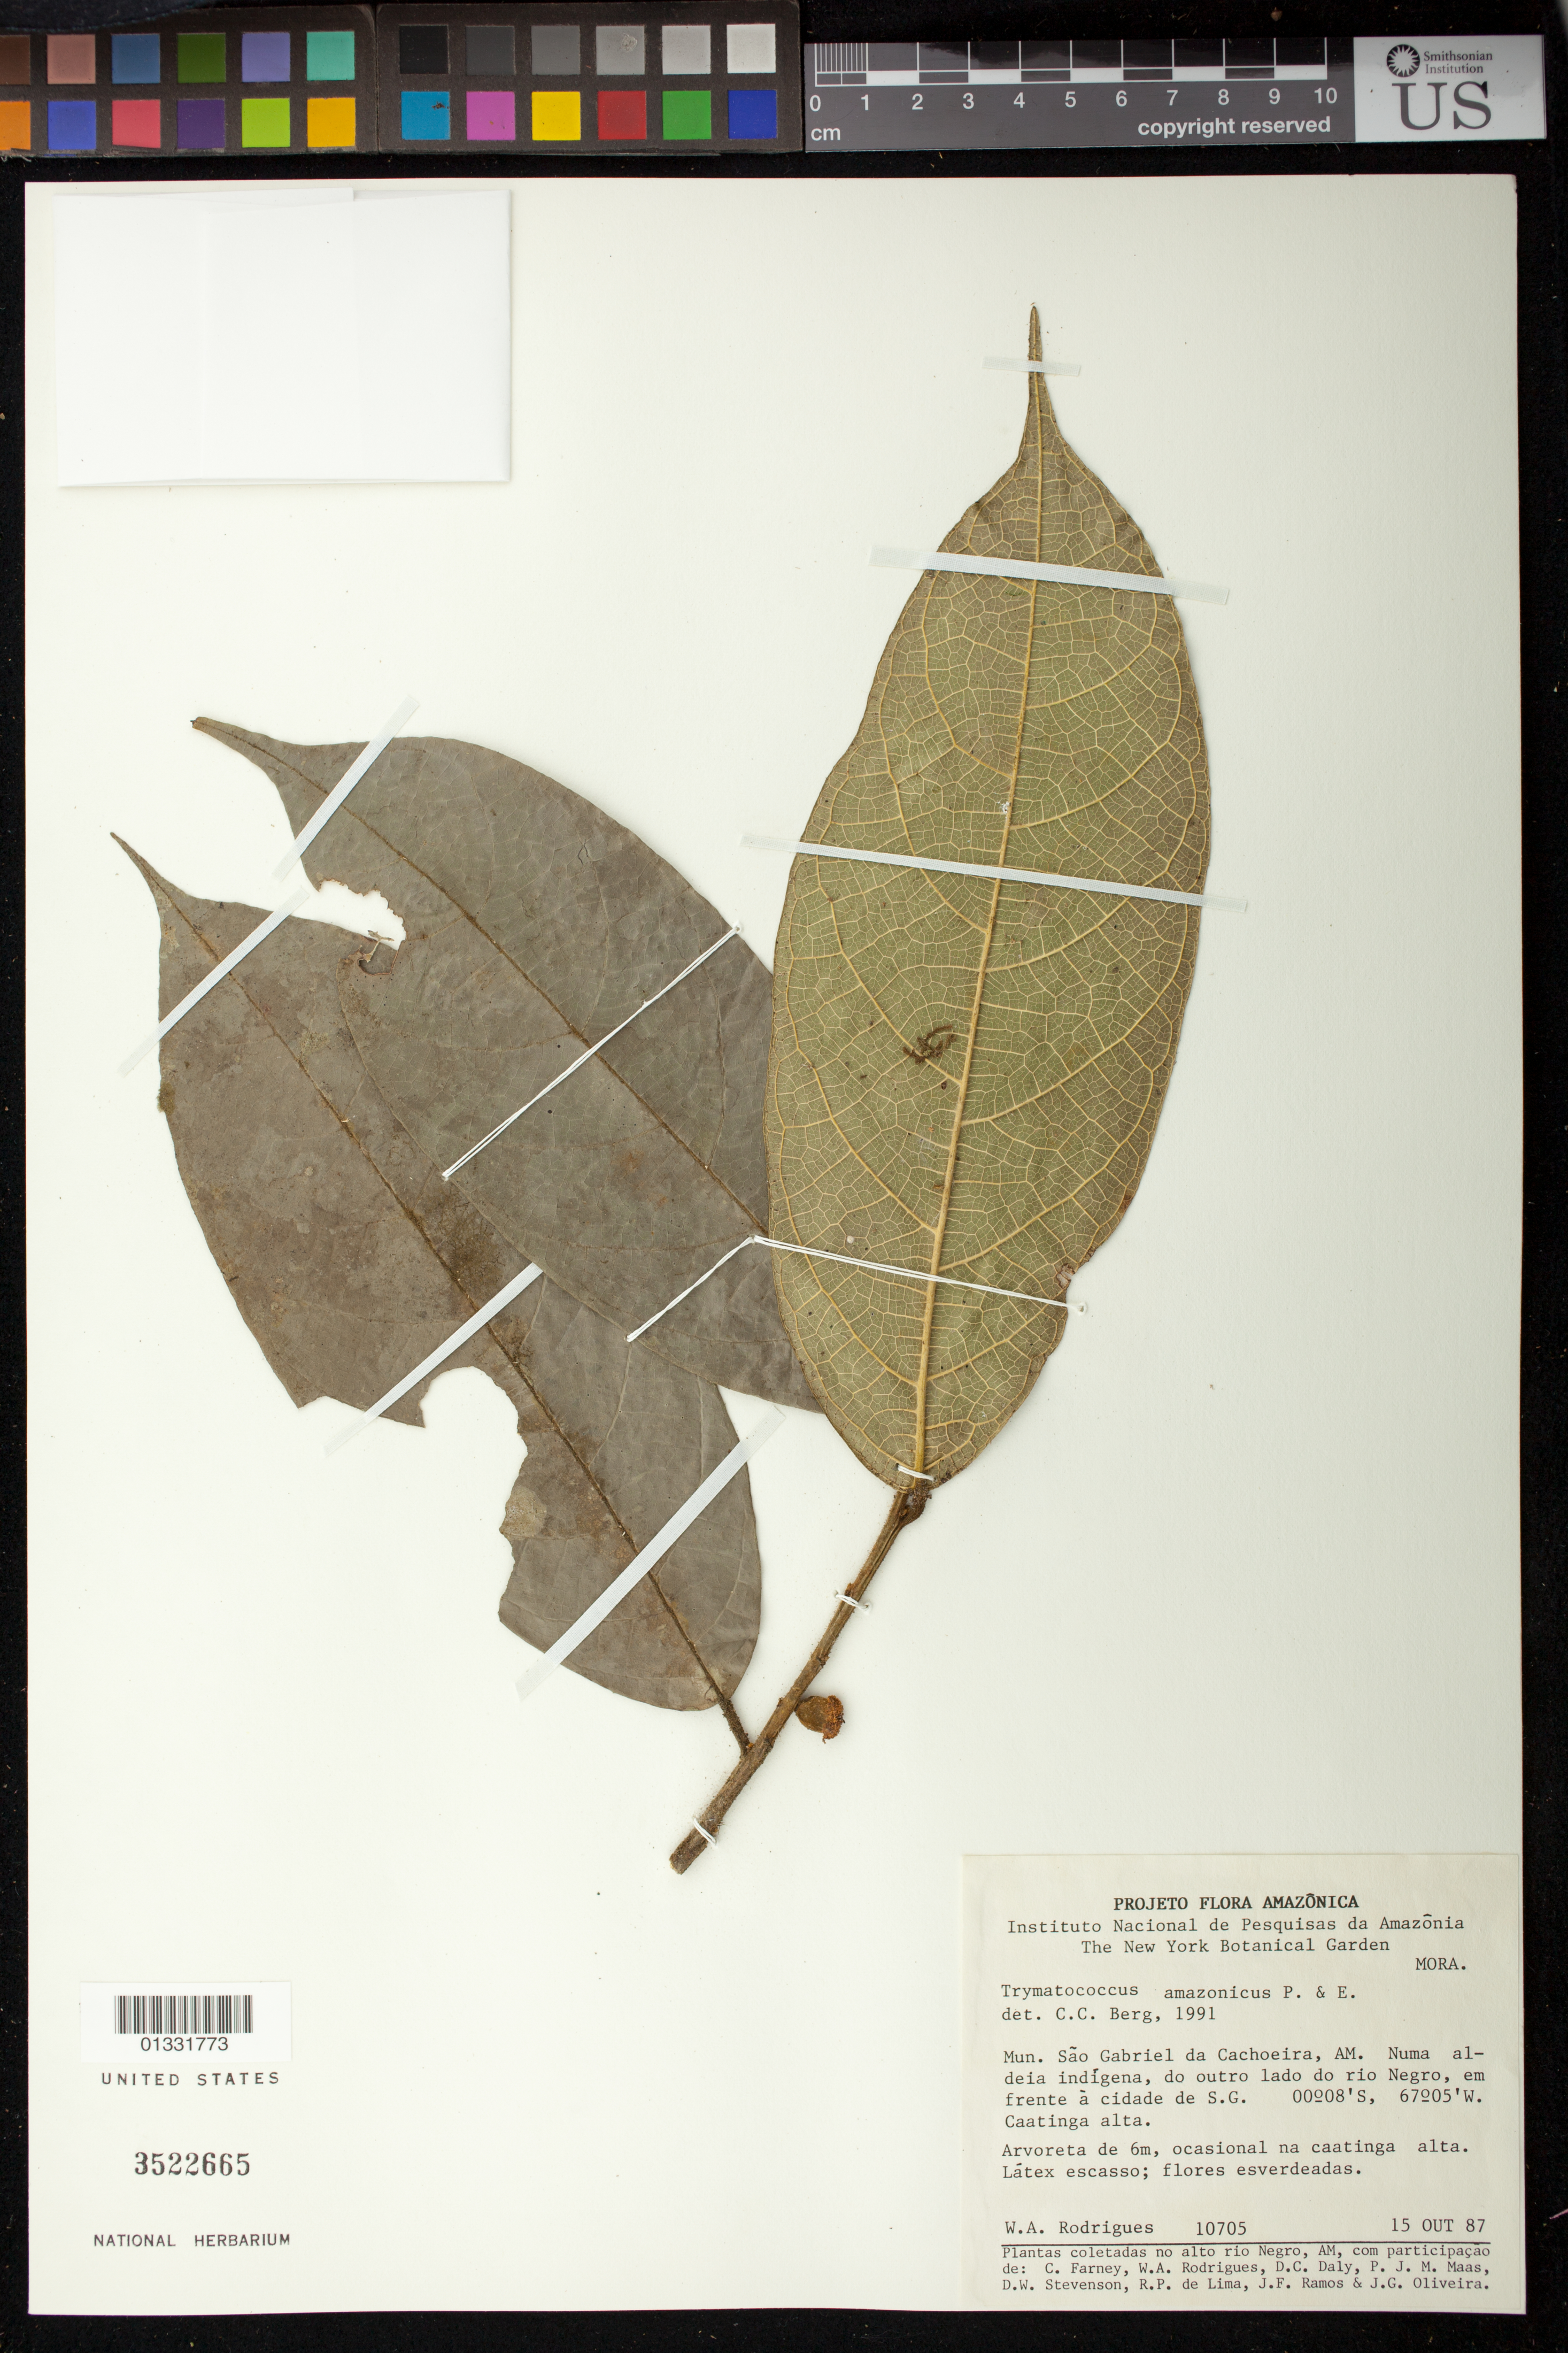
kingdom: Plantae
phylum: Tracheophyta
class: Magnoliopsida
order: Rosales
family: Moraceae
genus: Brosimum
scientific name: Brosimum amazonicum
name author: (Poepp. & Endl.) E. M. Gardner & Zerega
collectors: W. A. Rodrigues et al.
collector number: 10705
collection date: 1987-10-15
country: Brazil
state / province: Amazonas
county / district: São Gabriel da Cachoeira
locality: Numa aldeia indígena, do outro do rio Negro, em frente à cidade de S.G.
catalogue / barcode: US 3522665